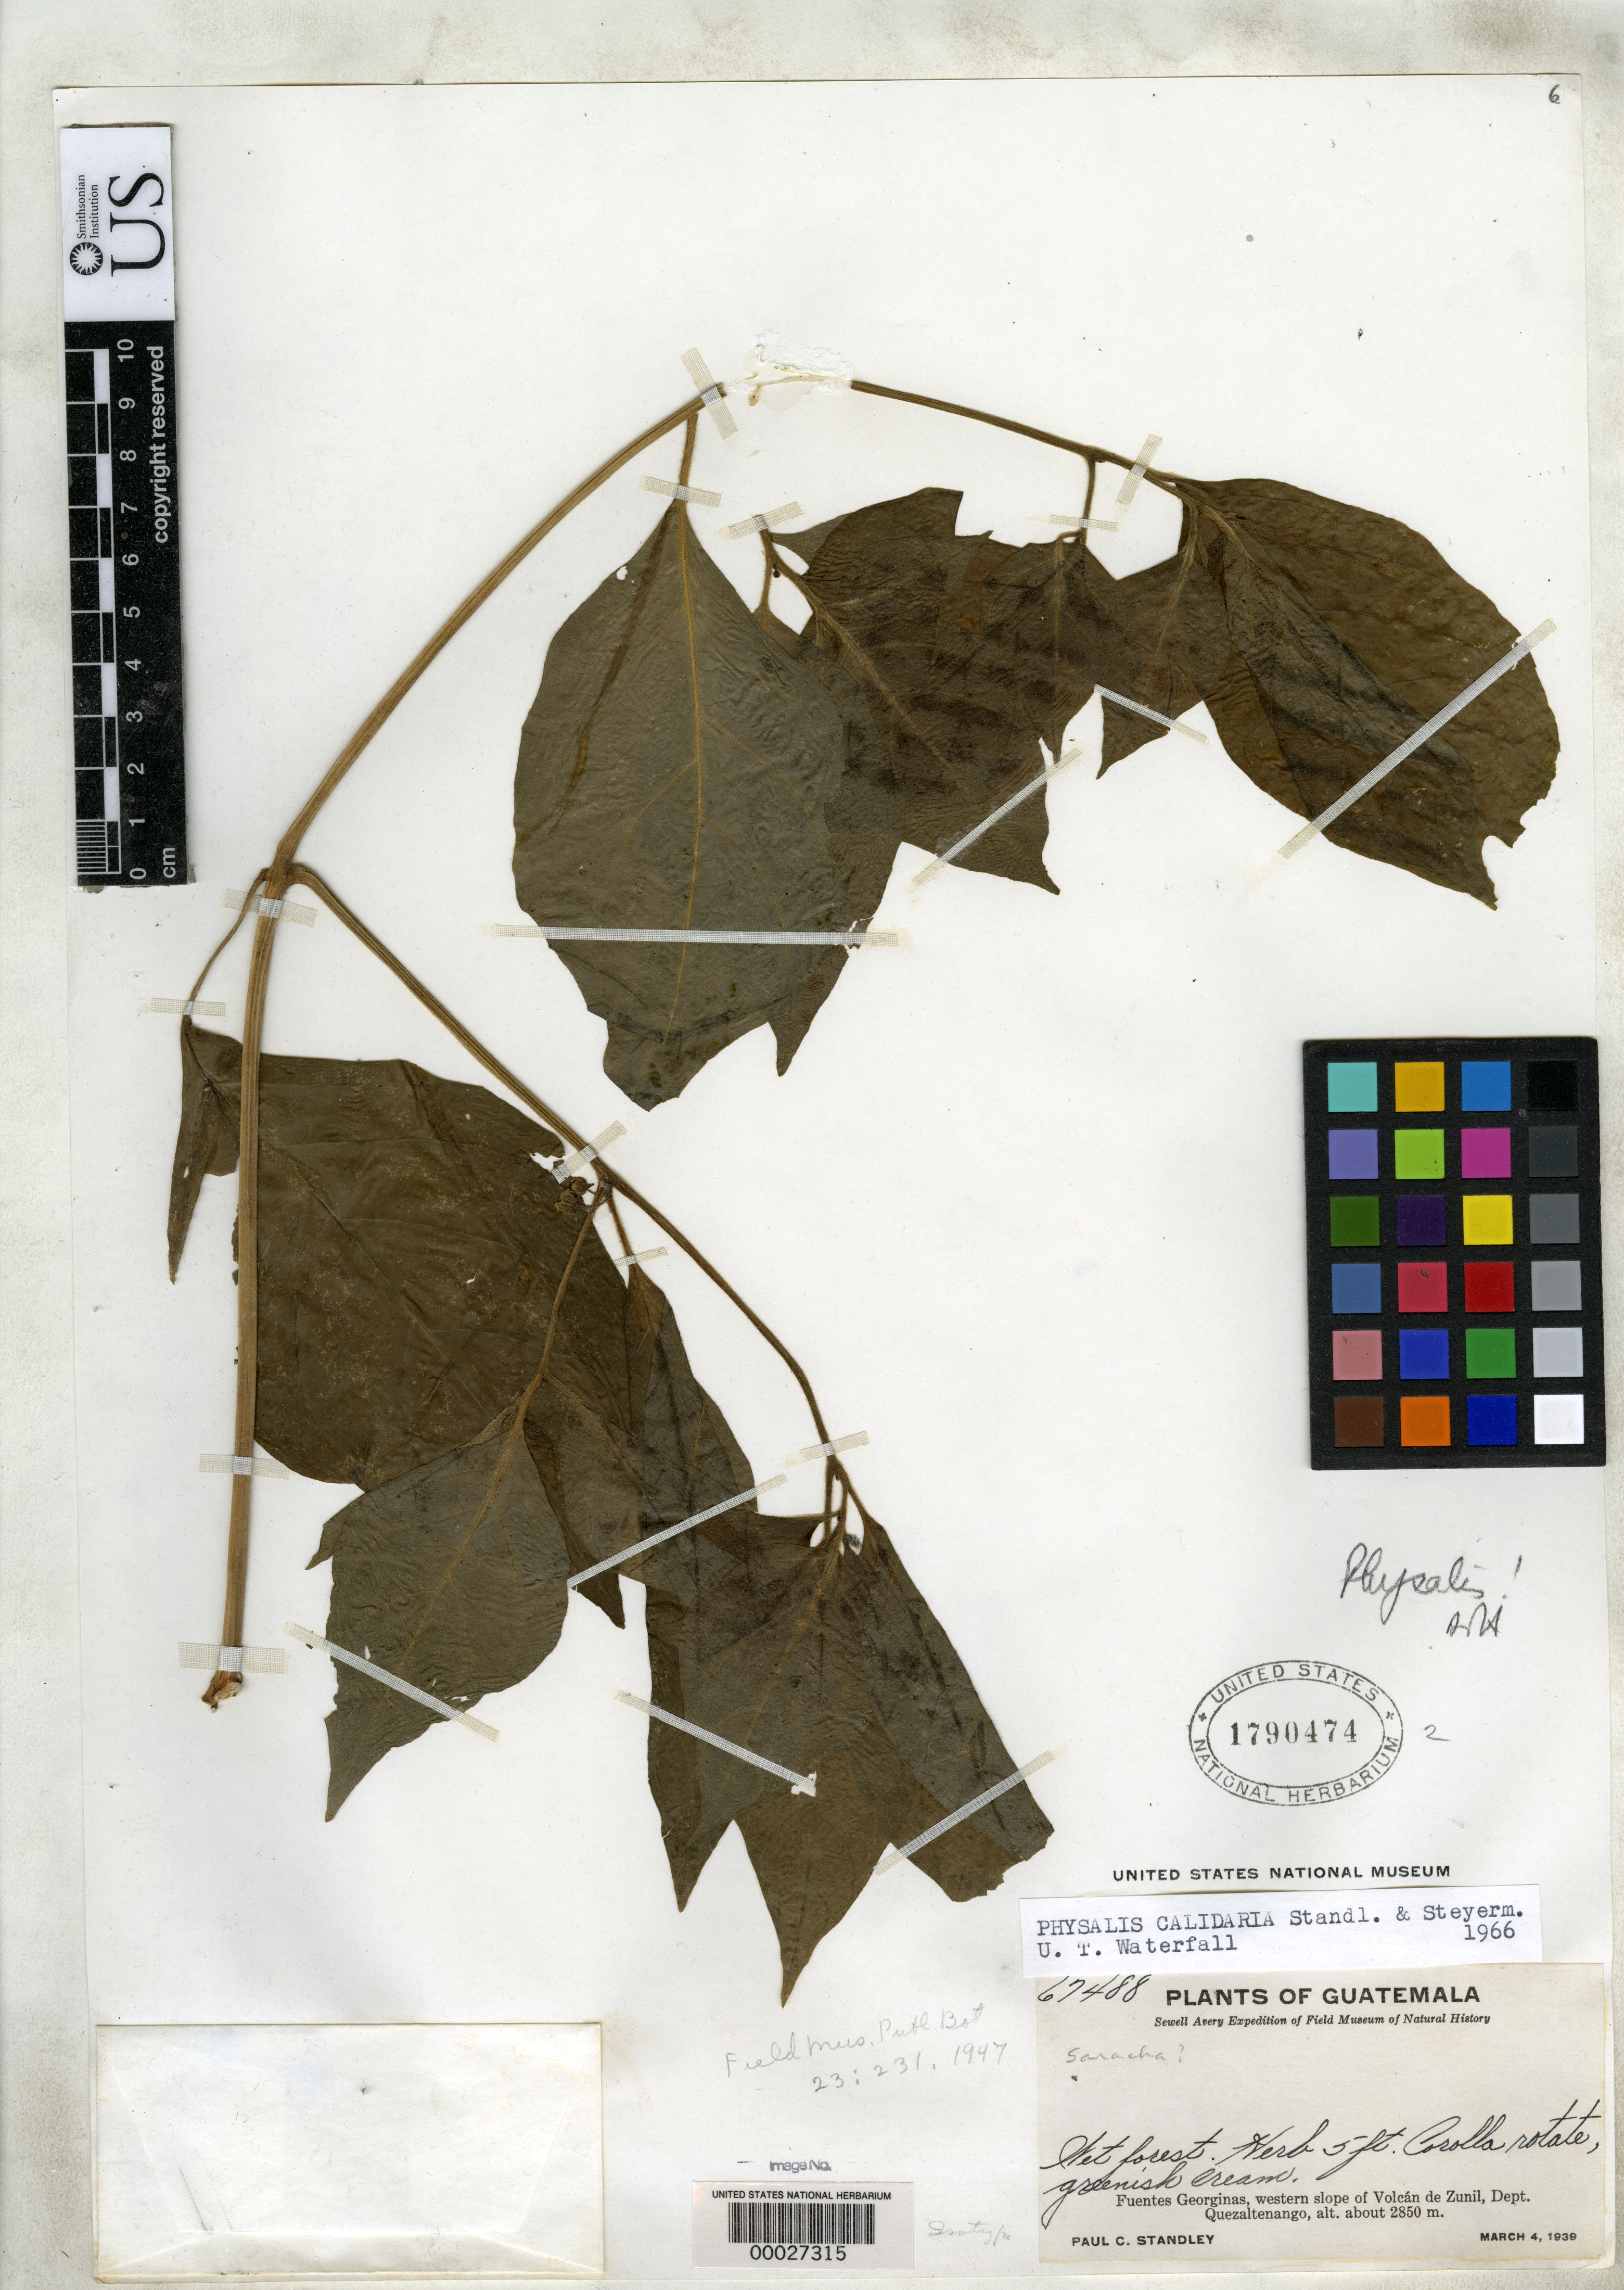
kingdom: Plantae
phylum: Tracheophyta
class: Magnoliopsida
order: Solanales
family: Solanaceae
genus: Physalis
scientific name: Physalis calidaria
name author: Standl. & Steyerm.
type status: Isotype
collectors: P. C. Standley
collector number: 67488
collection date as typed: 04 Mar 1939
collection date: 1939-03-04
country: Guatemala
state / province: Quetzaltenango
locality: Fuentes Georginas, Volcan de Zunil.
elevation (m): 2850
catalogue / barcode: US 1790474